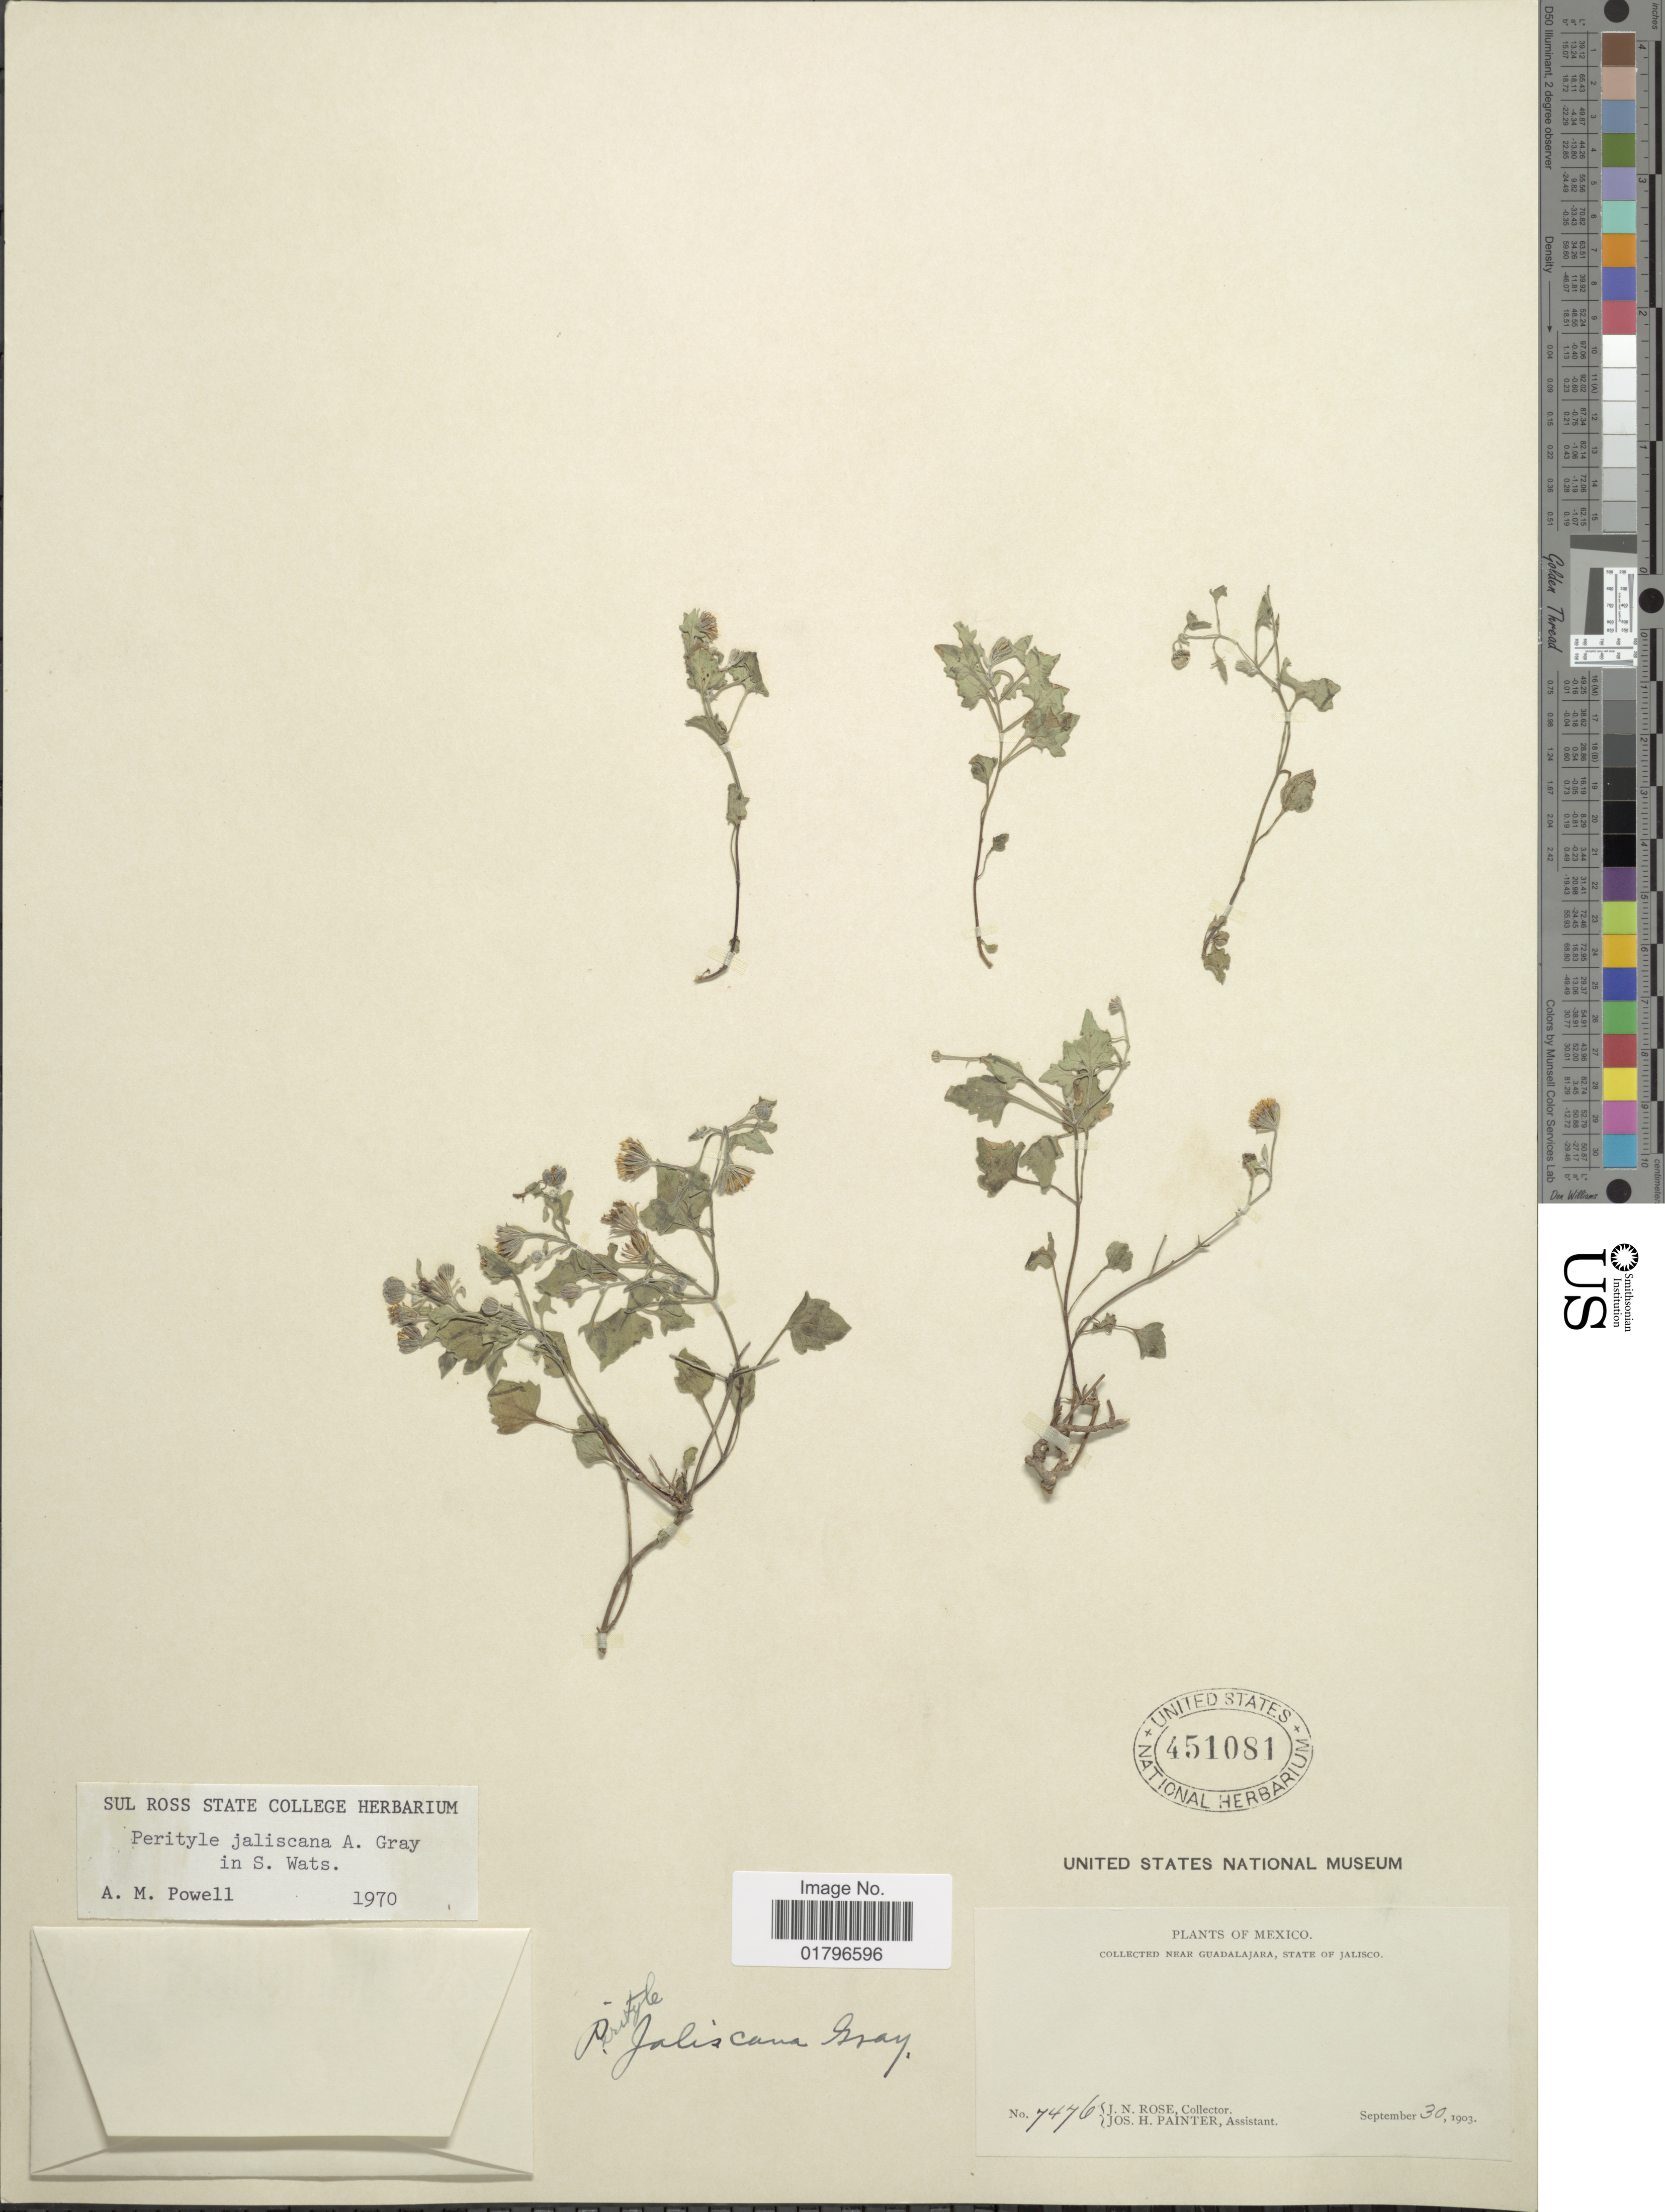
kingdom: Plantae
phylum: Tracheophyta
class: Magnoliopsida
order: Asterales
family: Asteraceae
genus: Perityle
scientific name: Perityle jaliscana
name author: A. Gray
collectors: J. N. Rose & J. H. Painter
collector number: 7476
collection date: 1903-09-30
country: Mexico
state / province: Jalisco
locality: Near Guadalajara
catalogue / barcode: US 451081